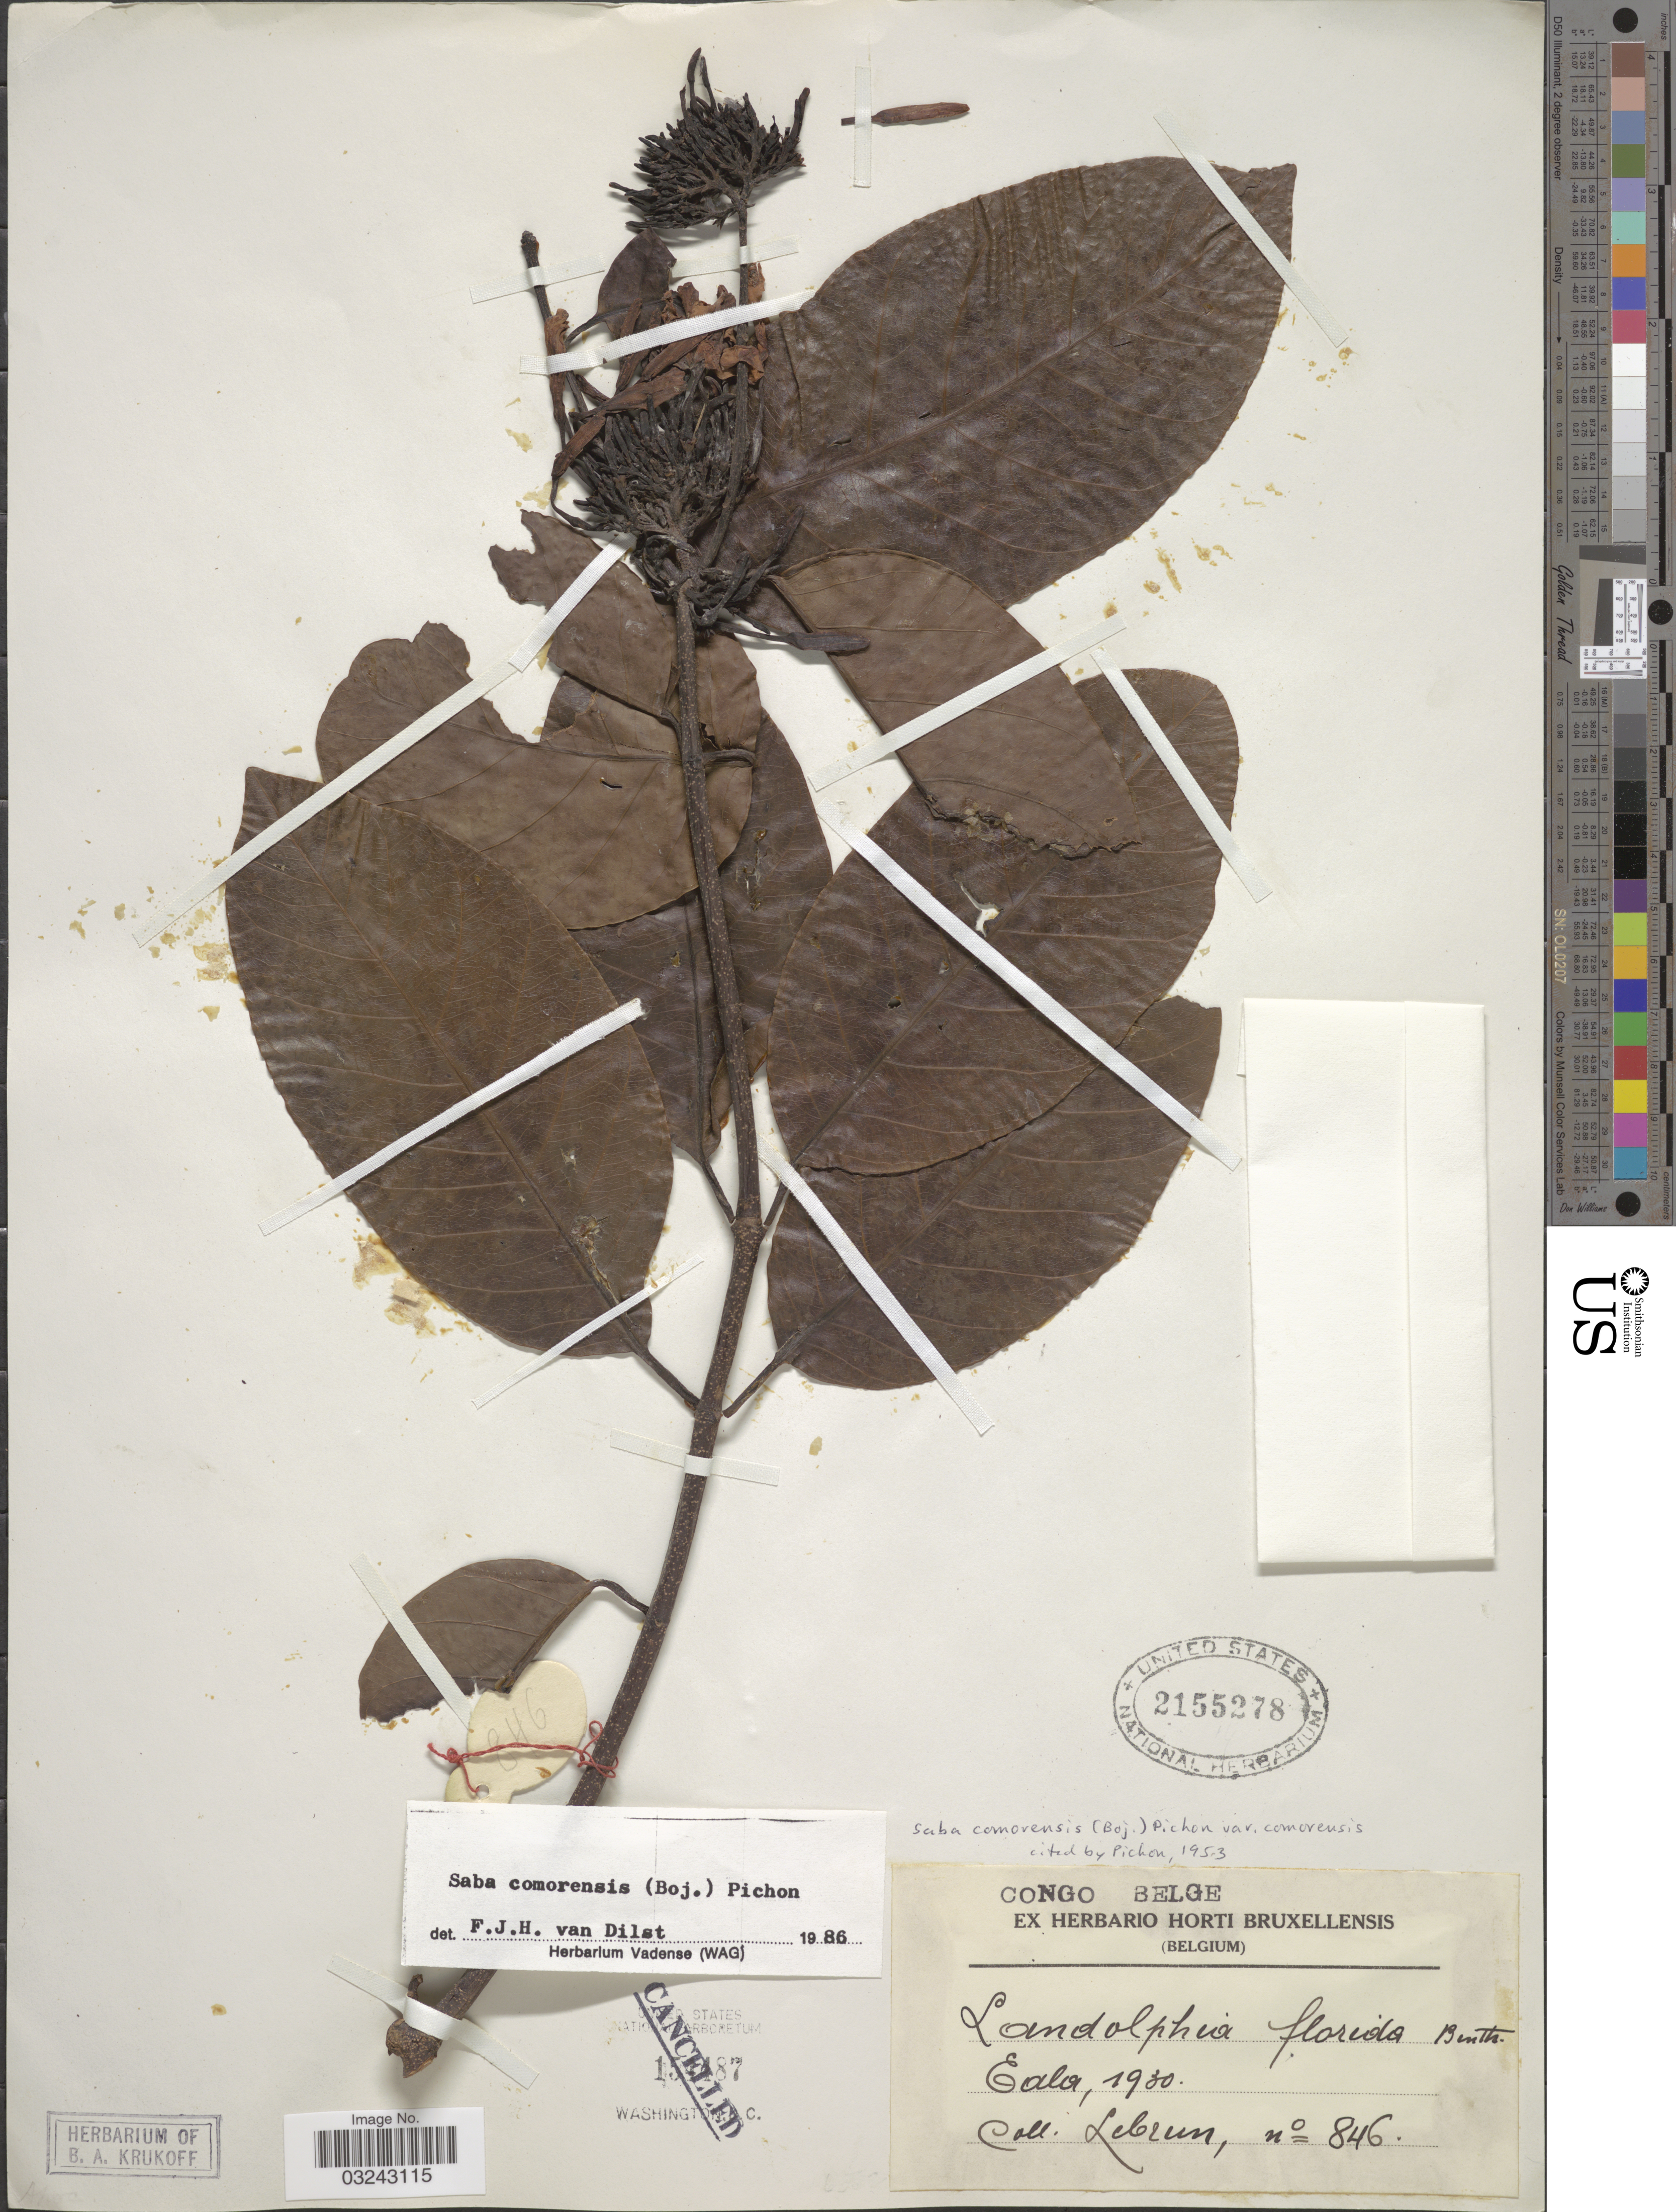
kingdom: Plantae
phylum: Tracheophyta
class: Magnoliopsida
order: Gentianales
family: Apocynaceae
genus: Saba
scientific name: Saba comorensis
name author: (Bojer ex A. DC.) Pichon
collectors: J.A. Lebrun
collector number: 846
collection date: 1930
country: Congo, Democratic Republic of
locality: Congo Belge, Eala.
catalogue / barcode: US 2155278